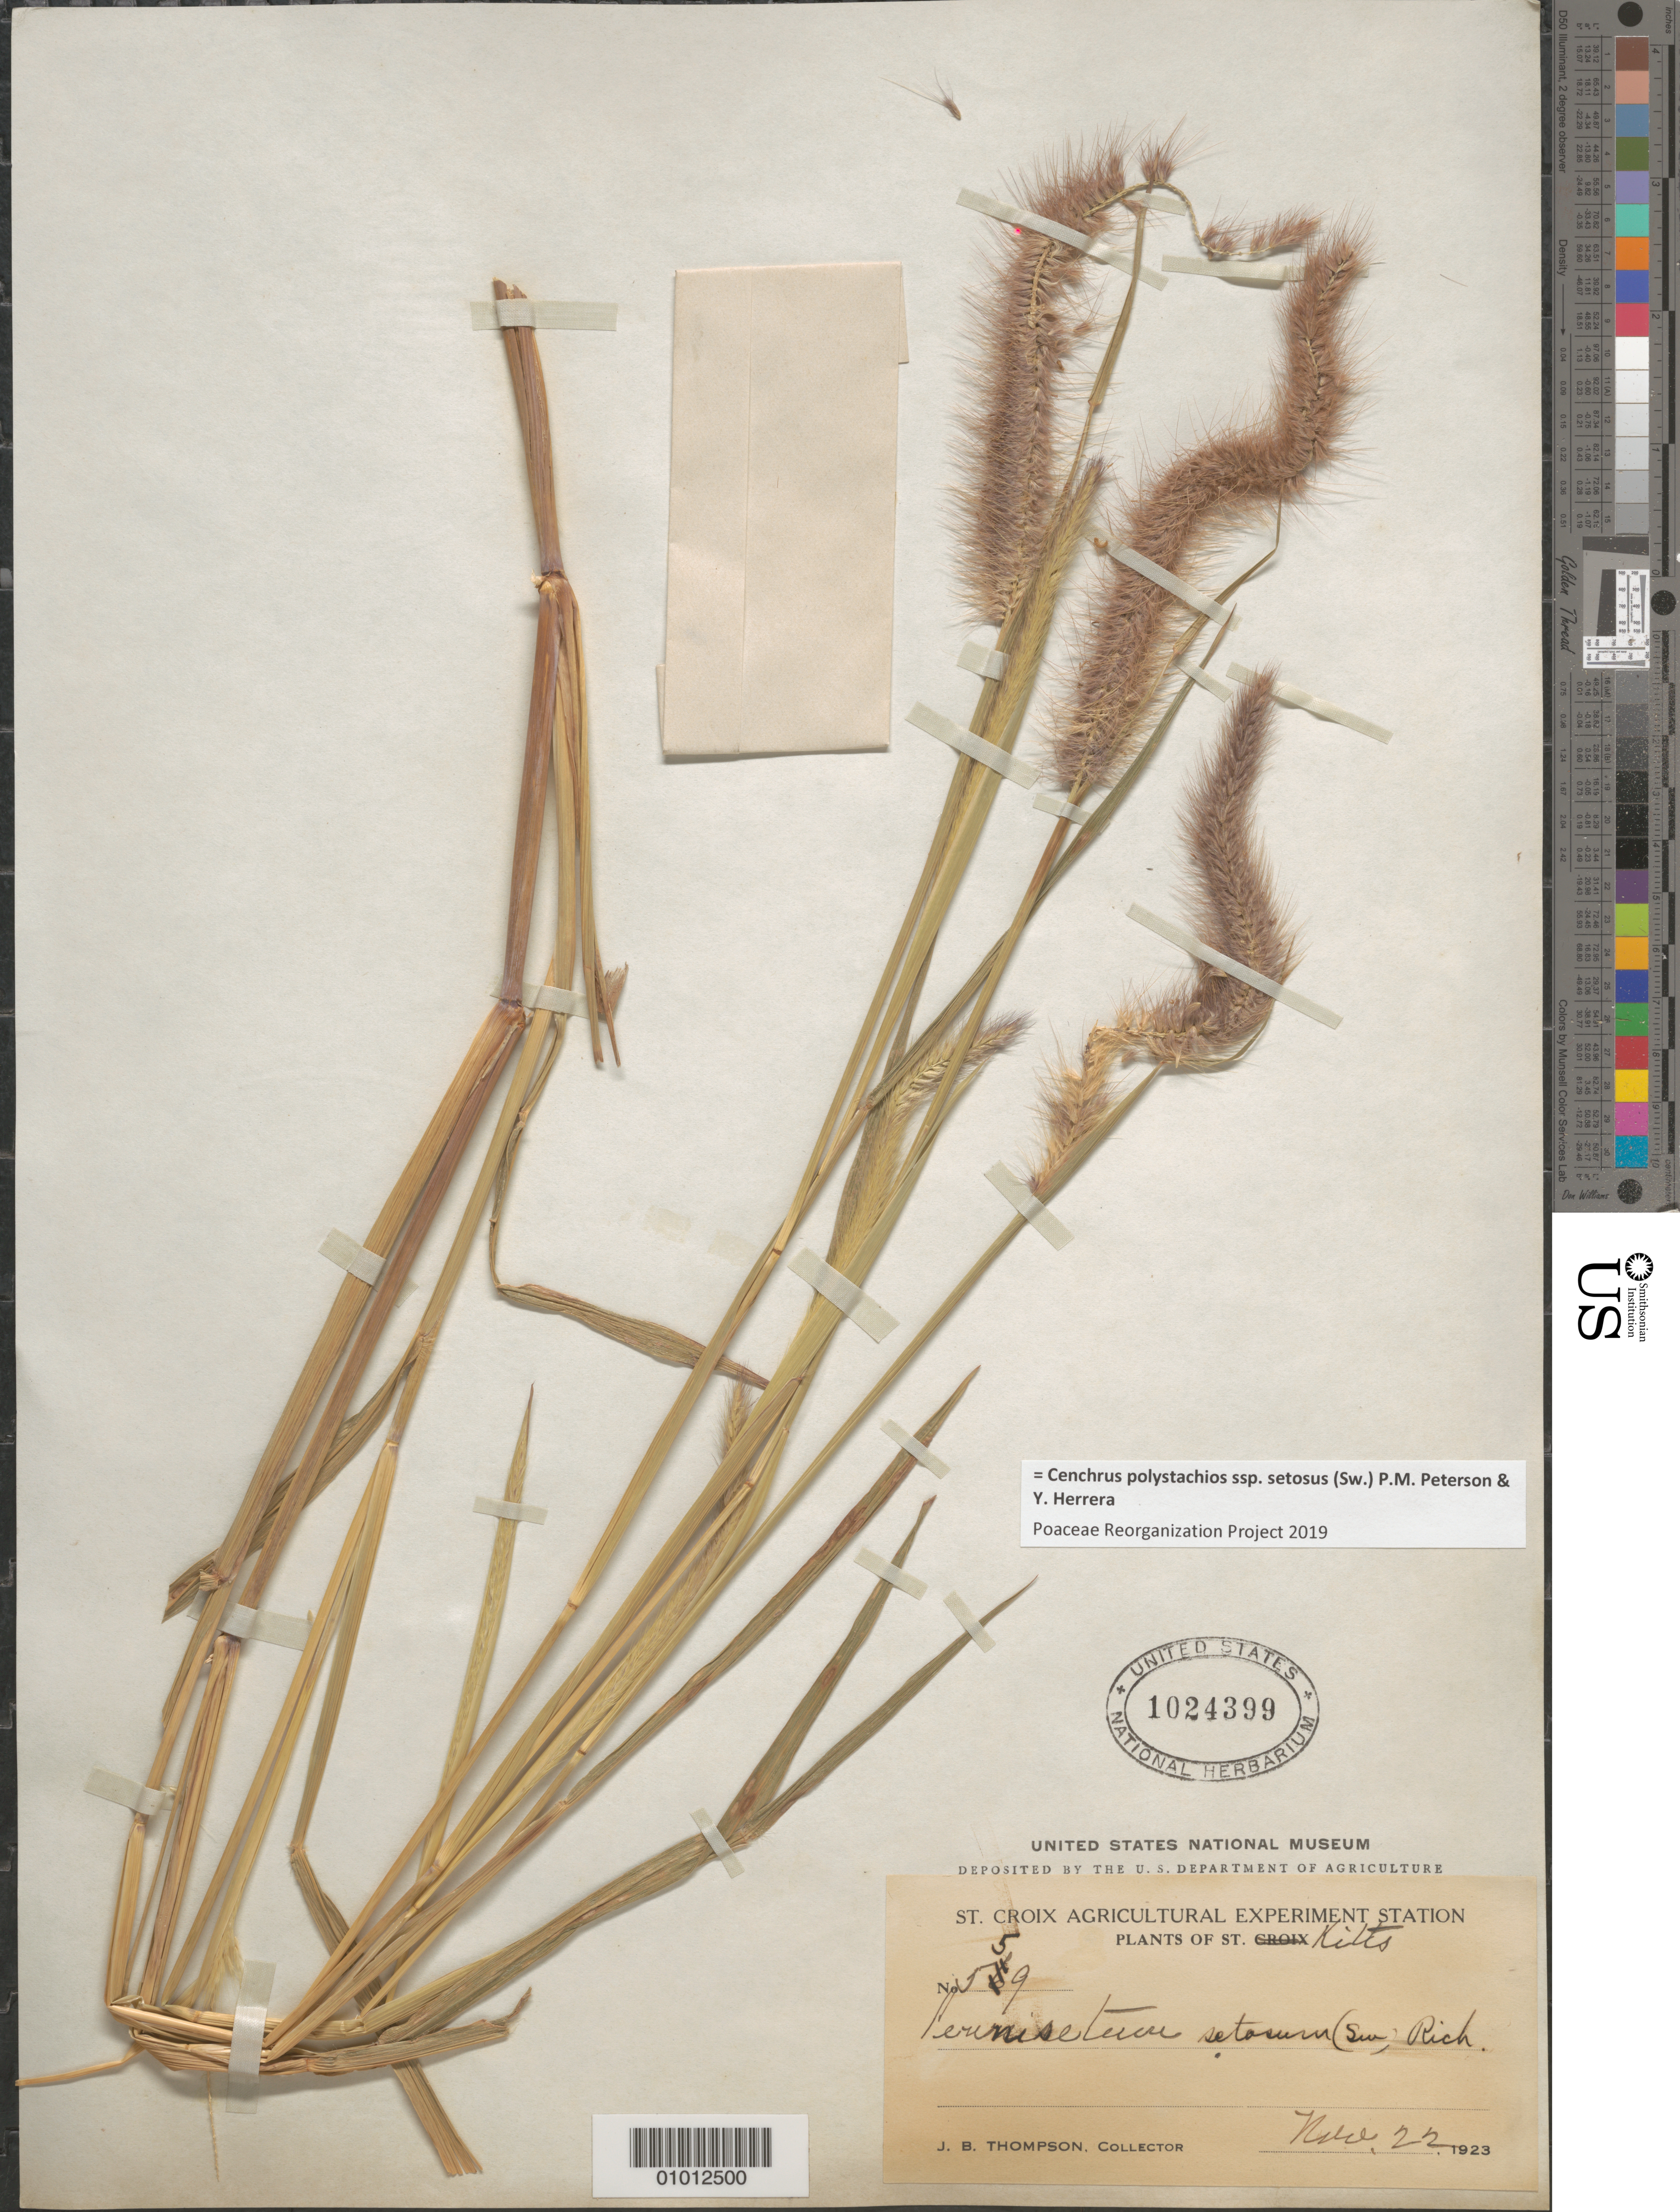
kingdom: Plantae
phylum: Tracheophyta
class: Liliopsida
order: Poales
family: Poaceae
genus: Cenchrus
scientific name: Cenchrus polystachios subsp. setosus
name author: (Sw.) P.M. Peterson & Y. Herrera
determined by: Poaceae Reorganization Project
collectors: J. B. Thompson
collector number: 559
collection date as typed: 22 Nov 1923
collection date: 1923-11-22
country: St. Christopher-Nevis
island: St. Christopher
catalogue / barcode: US 1024399